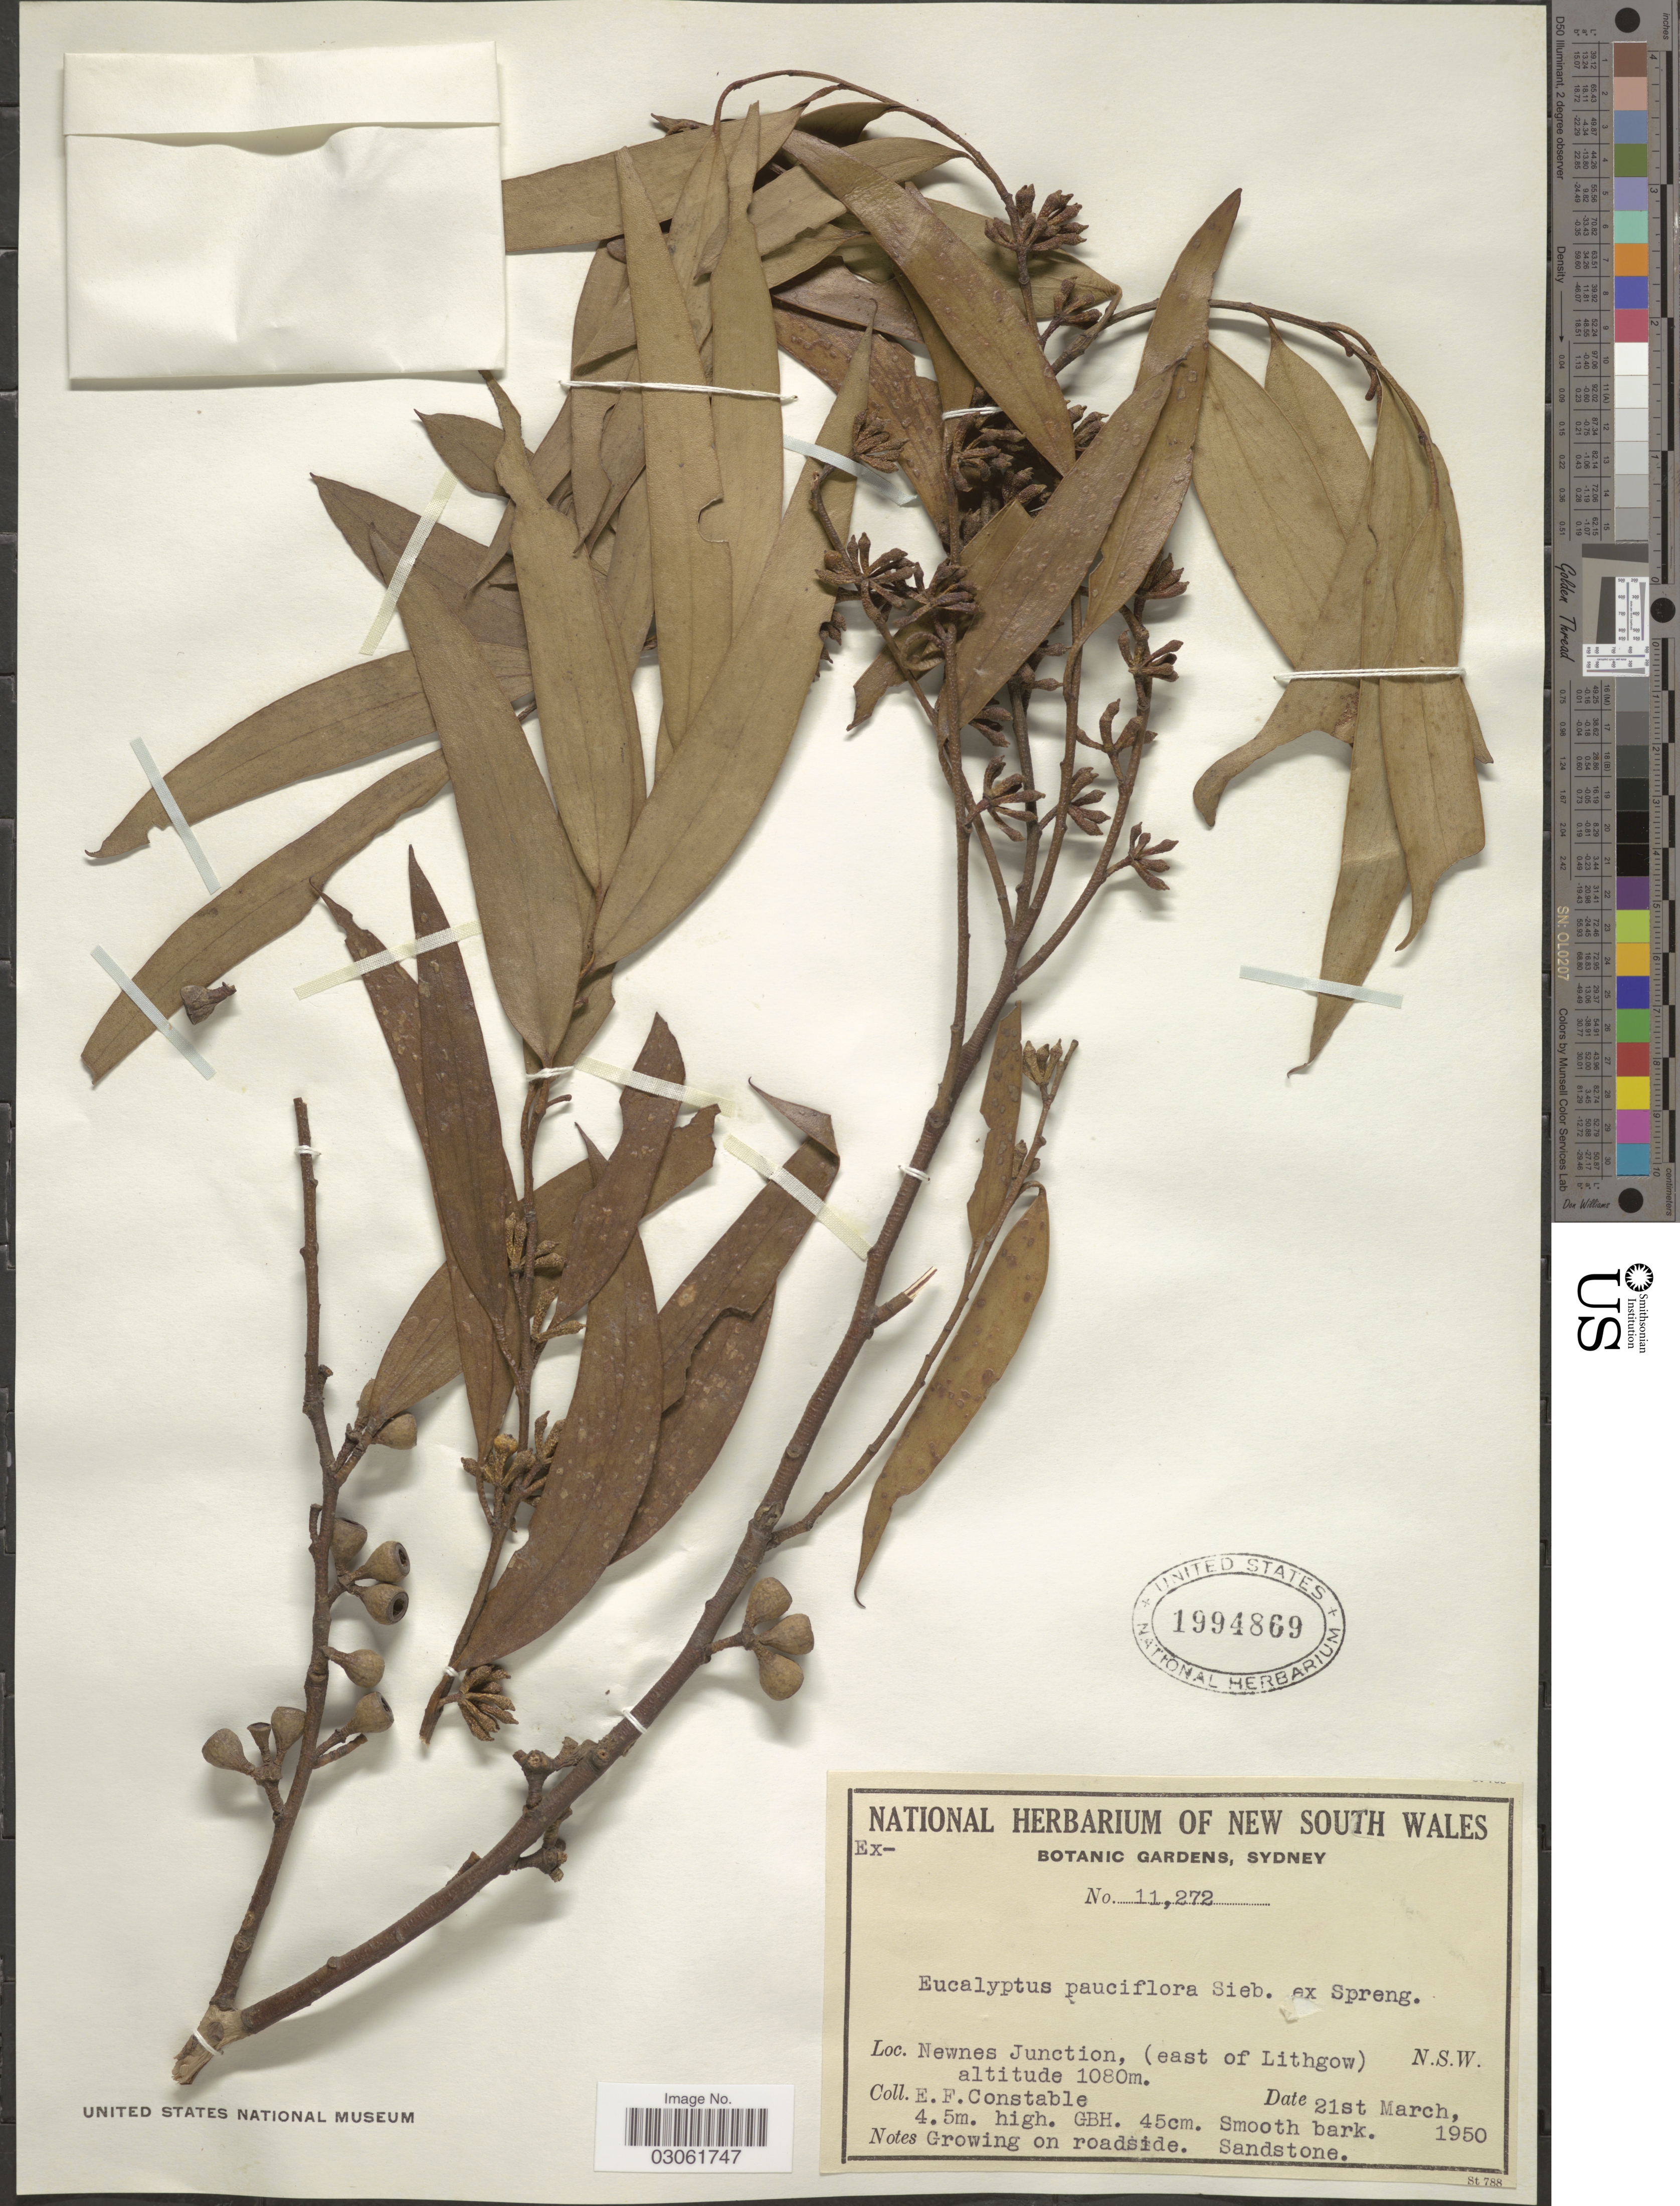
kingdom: Plantae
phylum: Tracheophyta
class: Magnoliopsida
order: Myrtales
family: Myrtaceae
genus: Eucalyptus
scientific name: Eucalyptus pauciflora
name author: Sieber ex Spreng.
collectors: E. F. Constable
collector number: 11272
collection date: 1950-03-21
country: Australia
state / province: New South Wales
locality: Newnes Junction (east of Lithgow).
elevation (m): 1080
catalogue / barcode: US 1994869